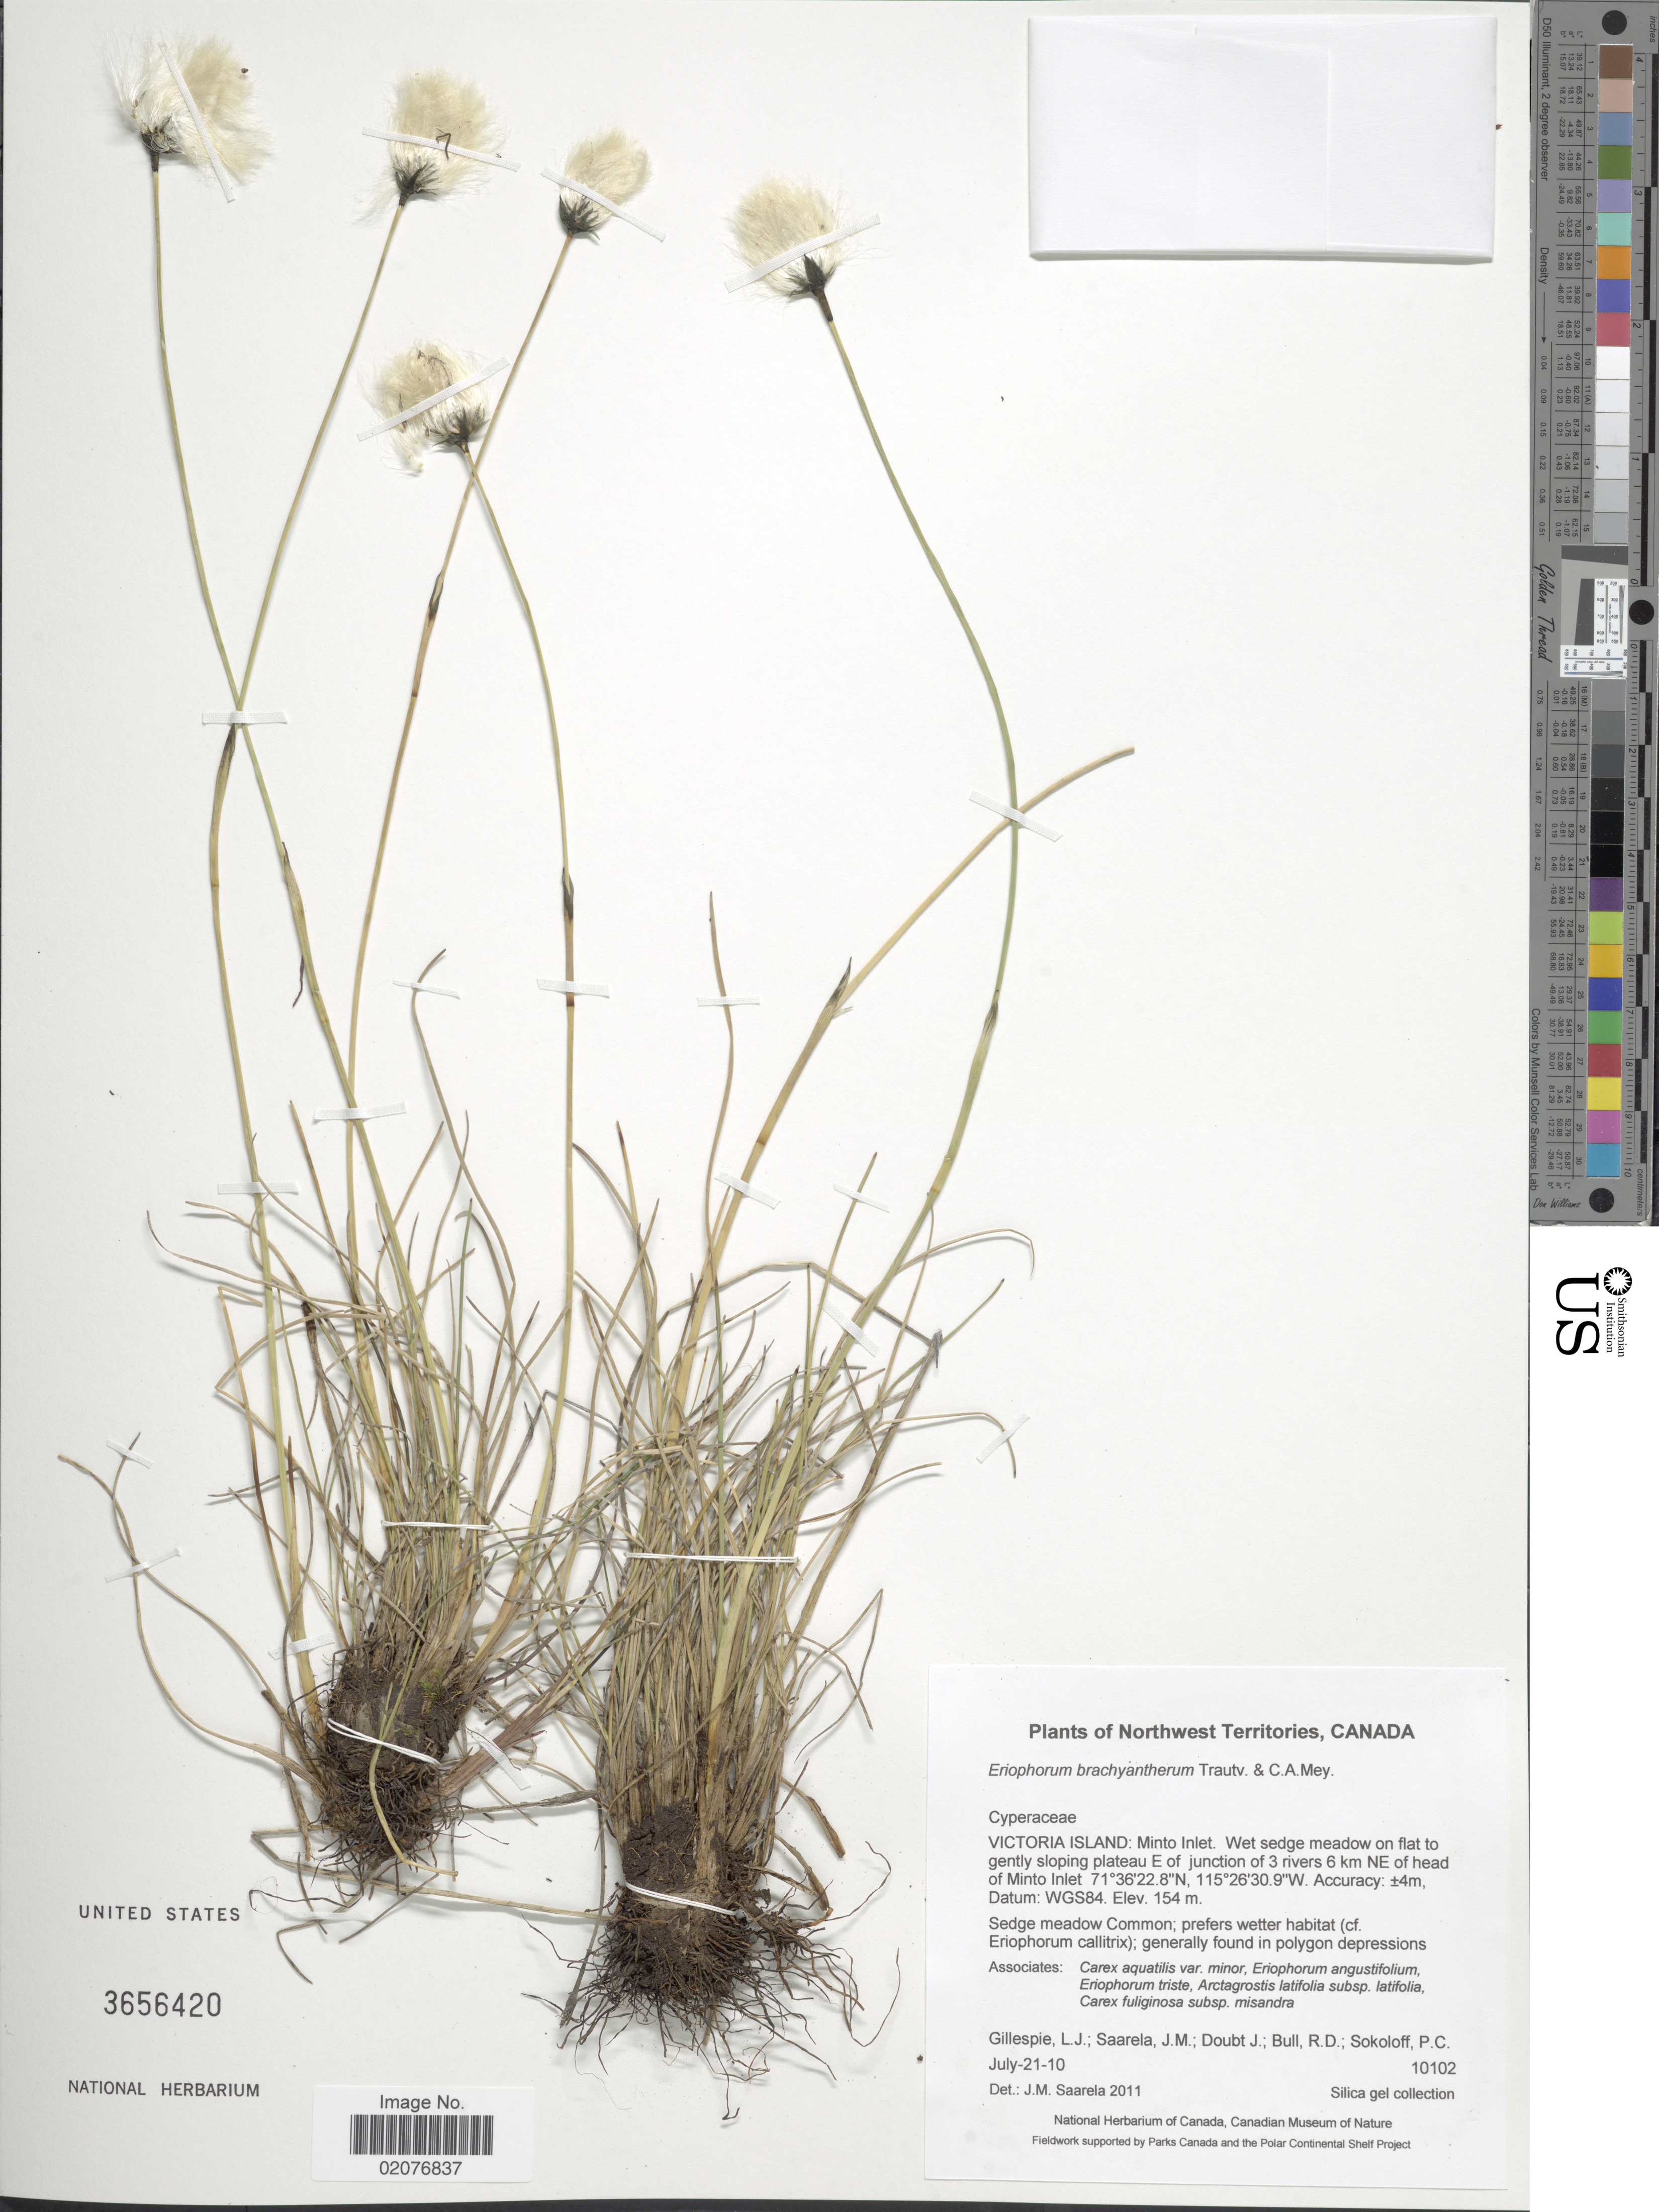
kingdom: Plantae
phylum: Tracheophyta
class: Liliopsida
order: Poales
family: Cyperaceae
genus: Eriophorum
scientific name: Eriophorum brachyantherum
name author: Trautv. & C.A. Mey.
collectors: L. Gillespie, J. Saarela, J. Doubt, R. Bull & P. Sokoloff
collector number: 10102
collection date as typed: Transcribed d/m/y: 21/7/10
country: Canada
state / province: Northwest Territories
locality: Victoria Island: Minto Inlet. Wet sedge meadow on flat to gently sloping plateau of junction 3 riviers 6 km NE of head of Minto Inlet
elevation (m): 154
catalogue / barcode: US 3656420